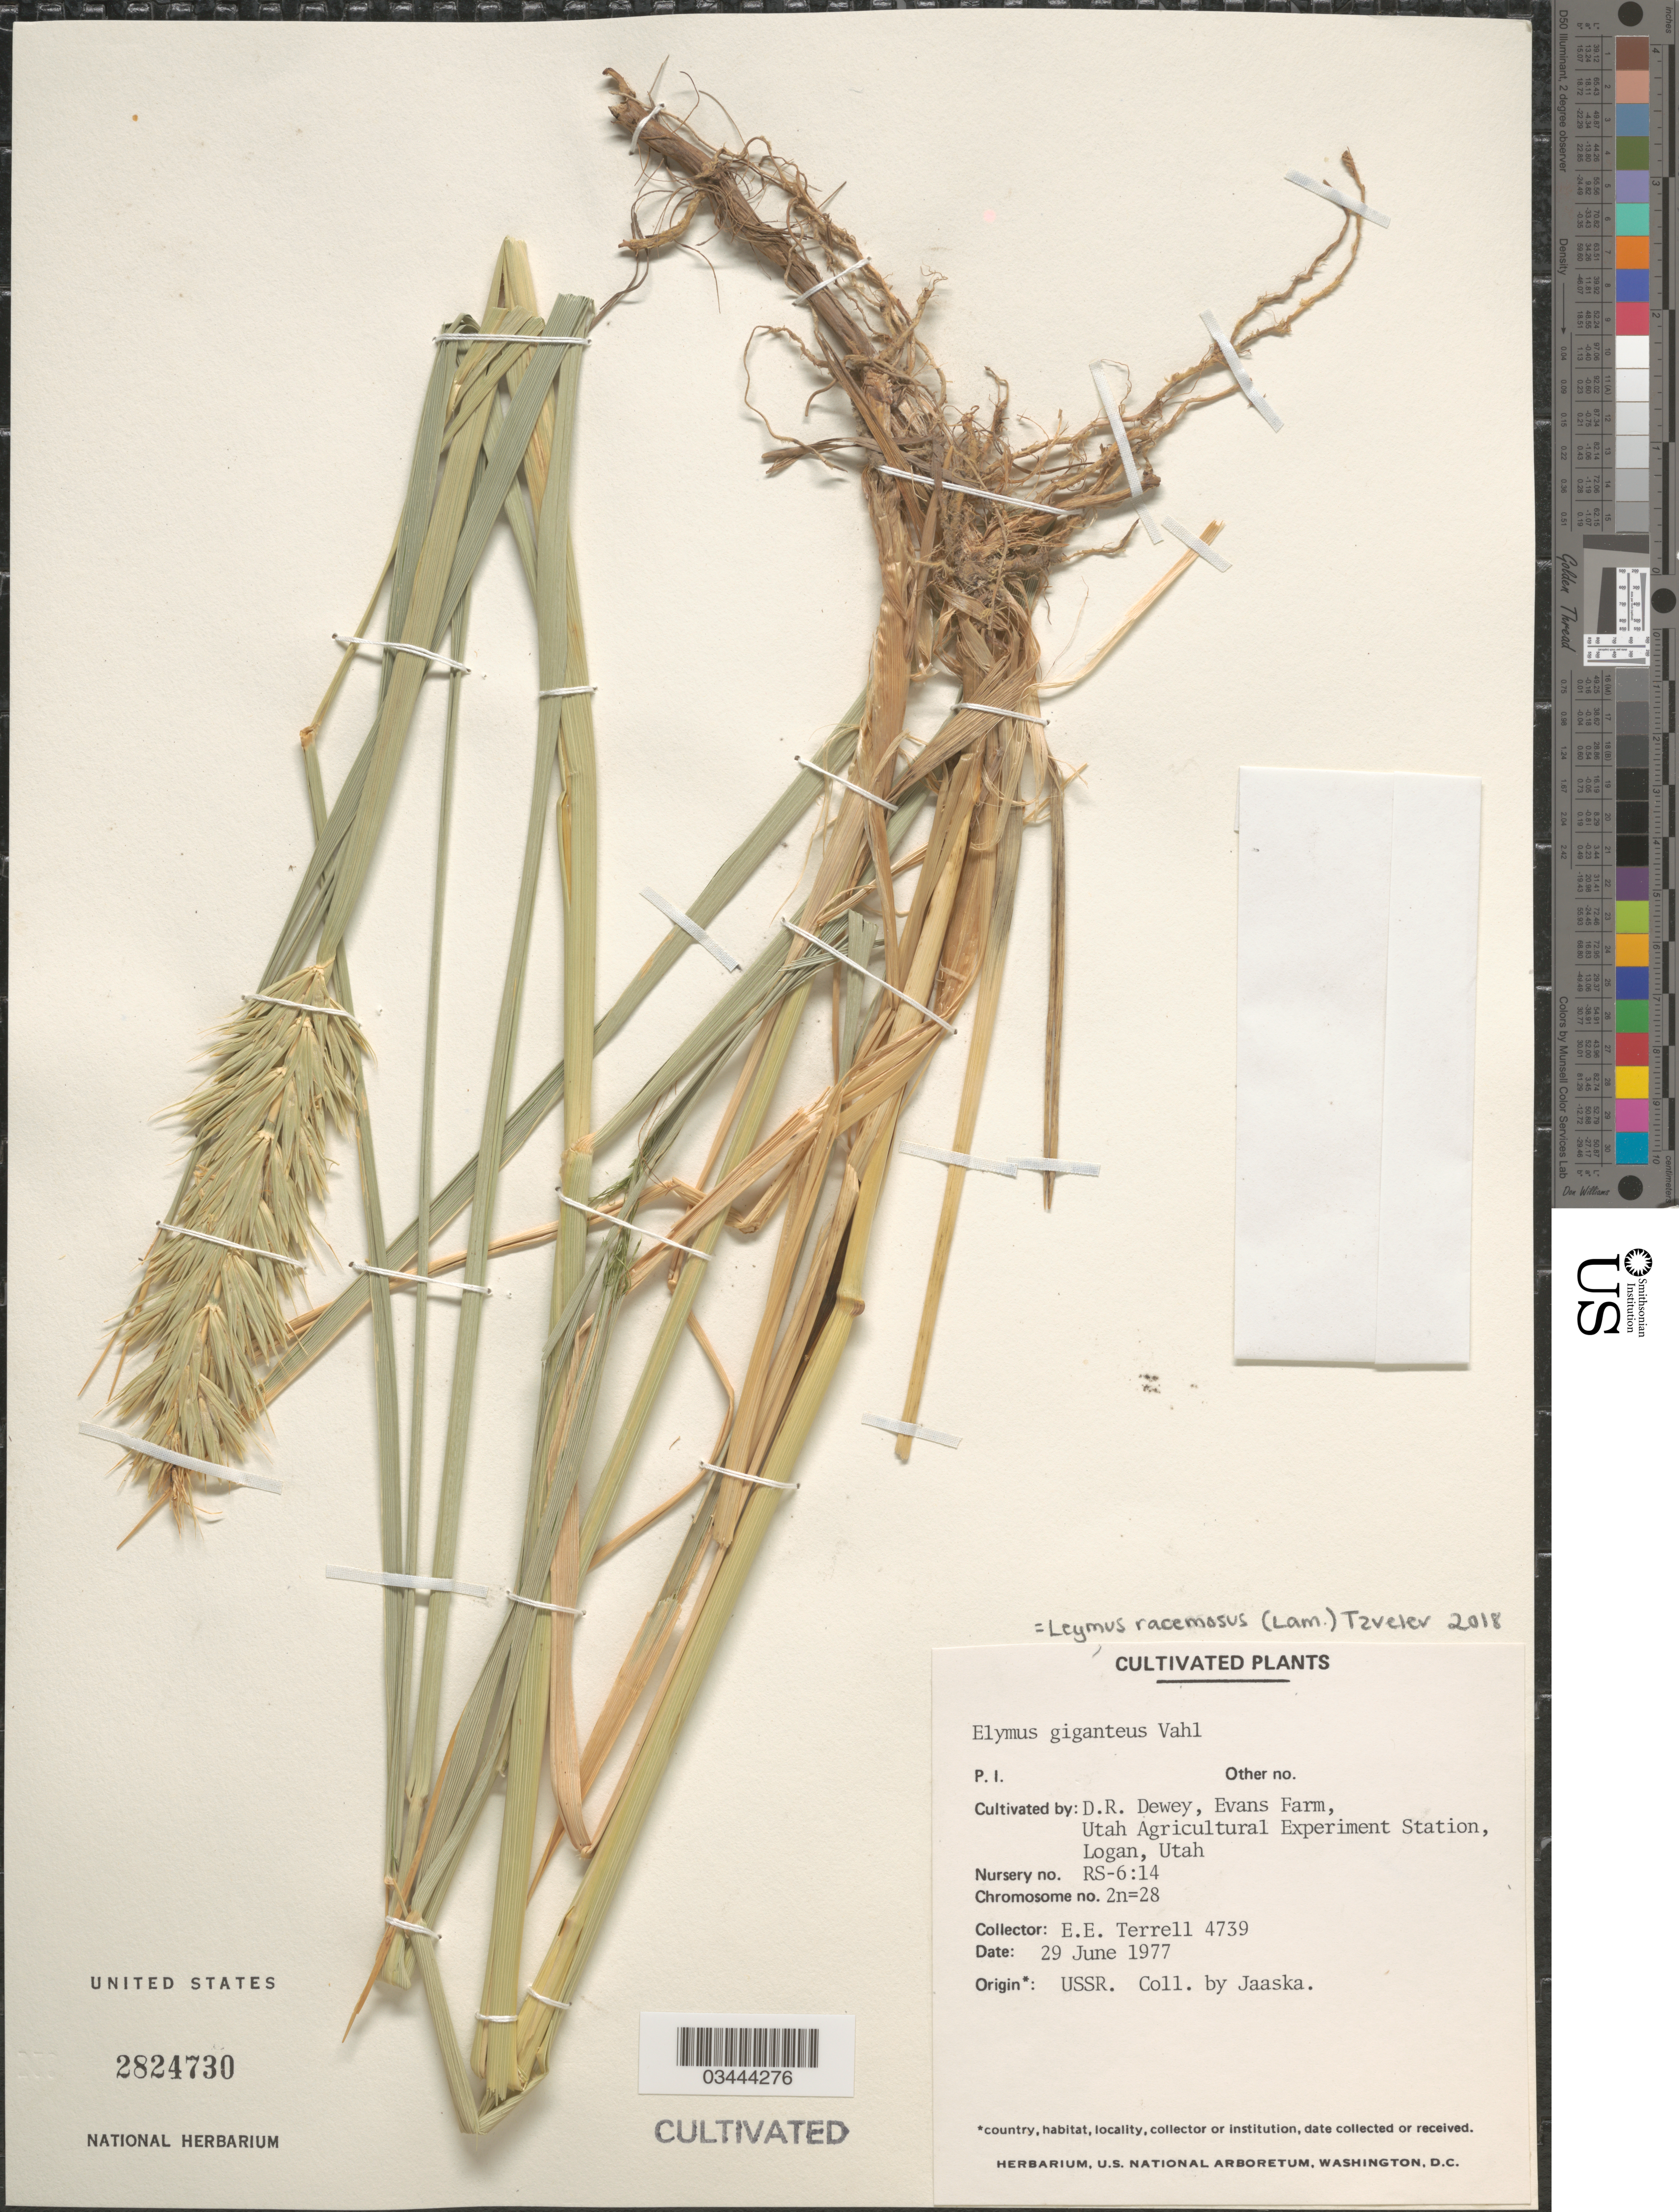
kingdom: Plantae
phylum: Tracheophyta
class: Liliopsida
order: Poales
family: Poaceae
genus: Leymus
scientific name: Leymus racemosus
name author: (Lam.) Tzvelev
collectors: D. Dewey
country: United States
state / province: Utah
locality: Evans Farm, Utah Agricultural Experiment Station, Logan. Nursery no. RS-6:14.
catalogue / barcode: US 2824730